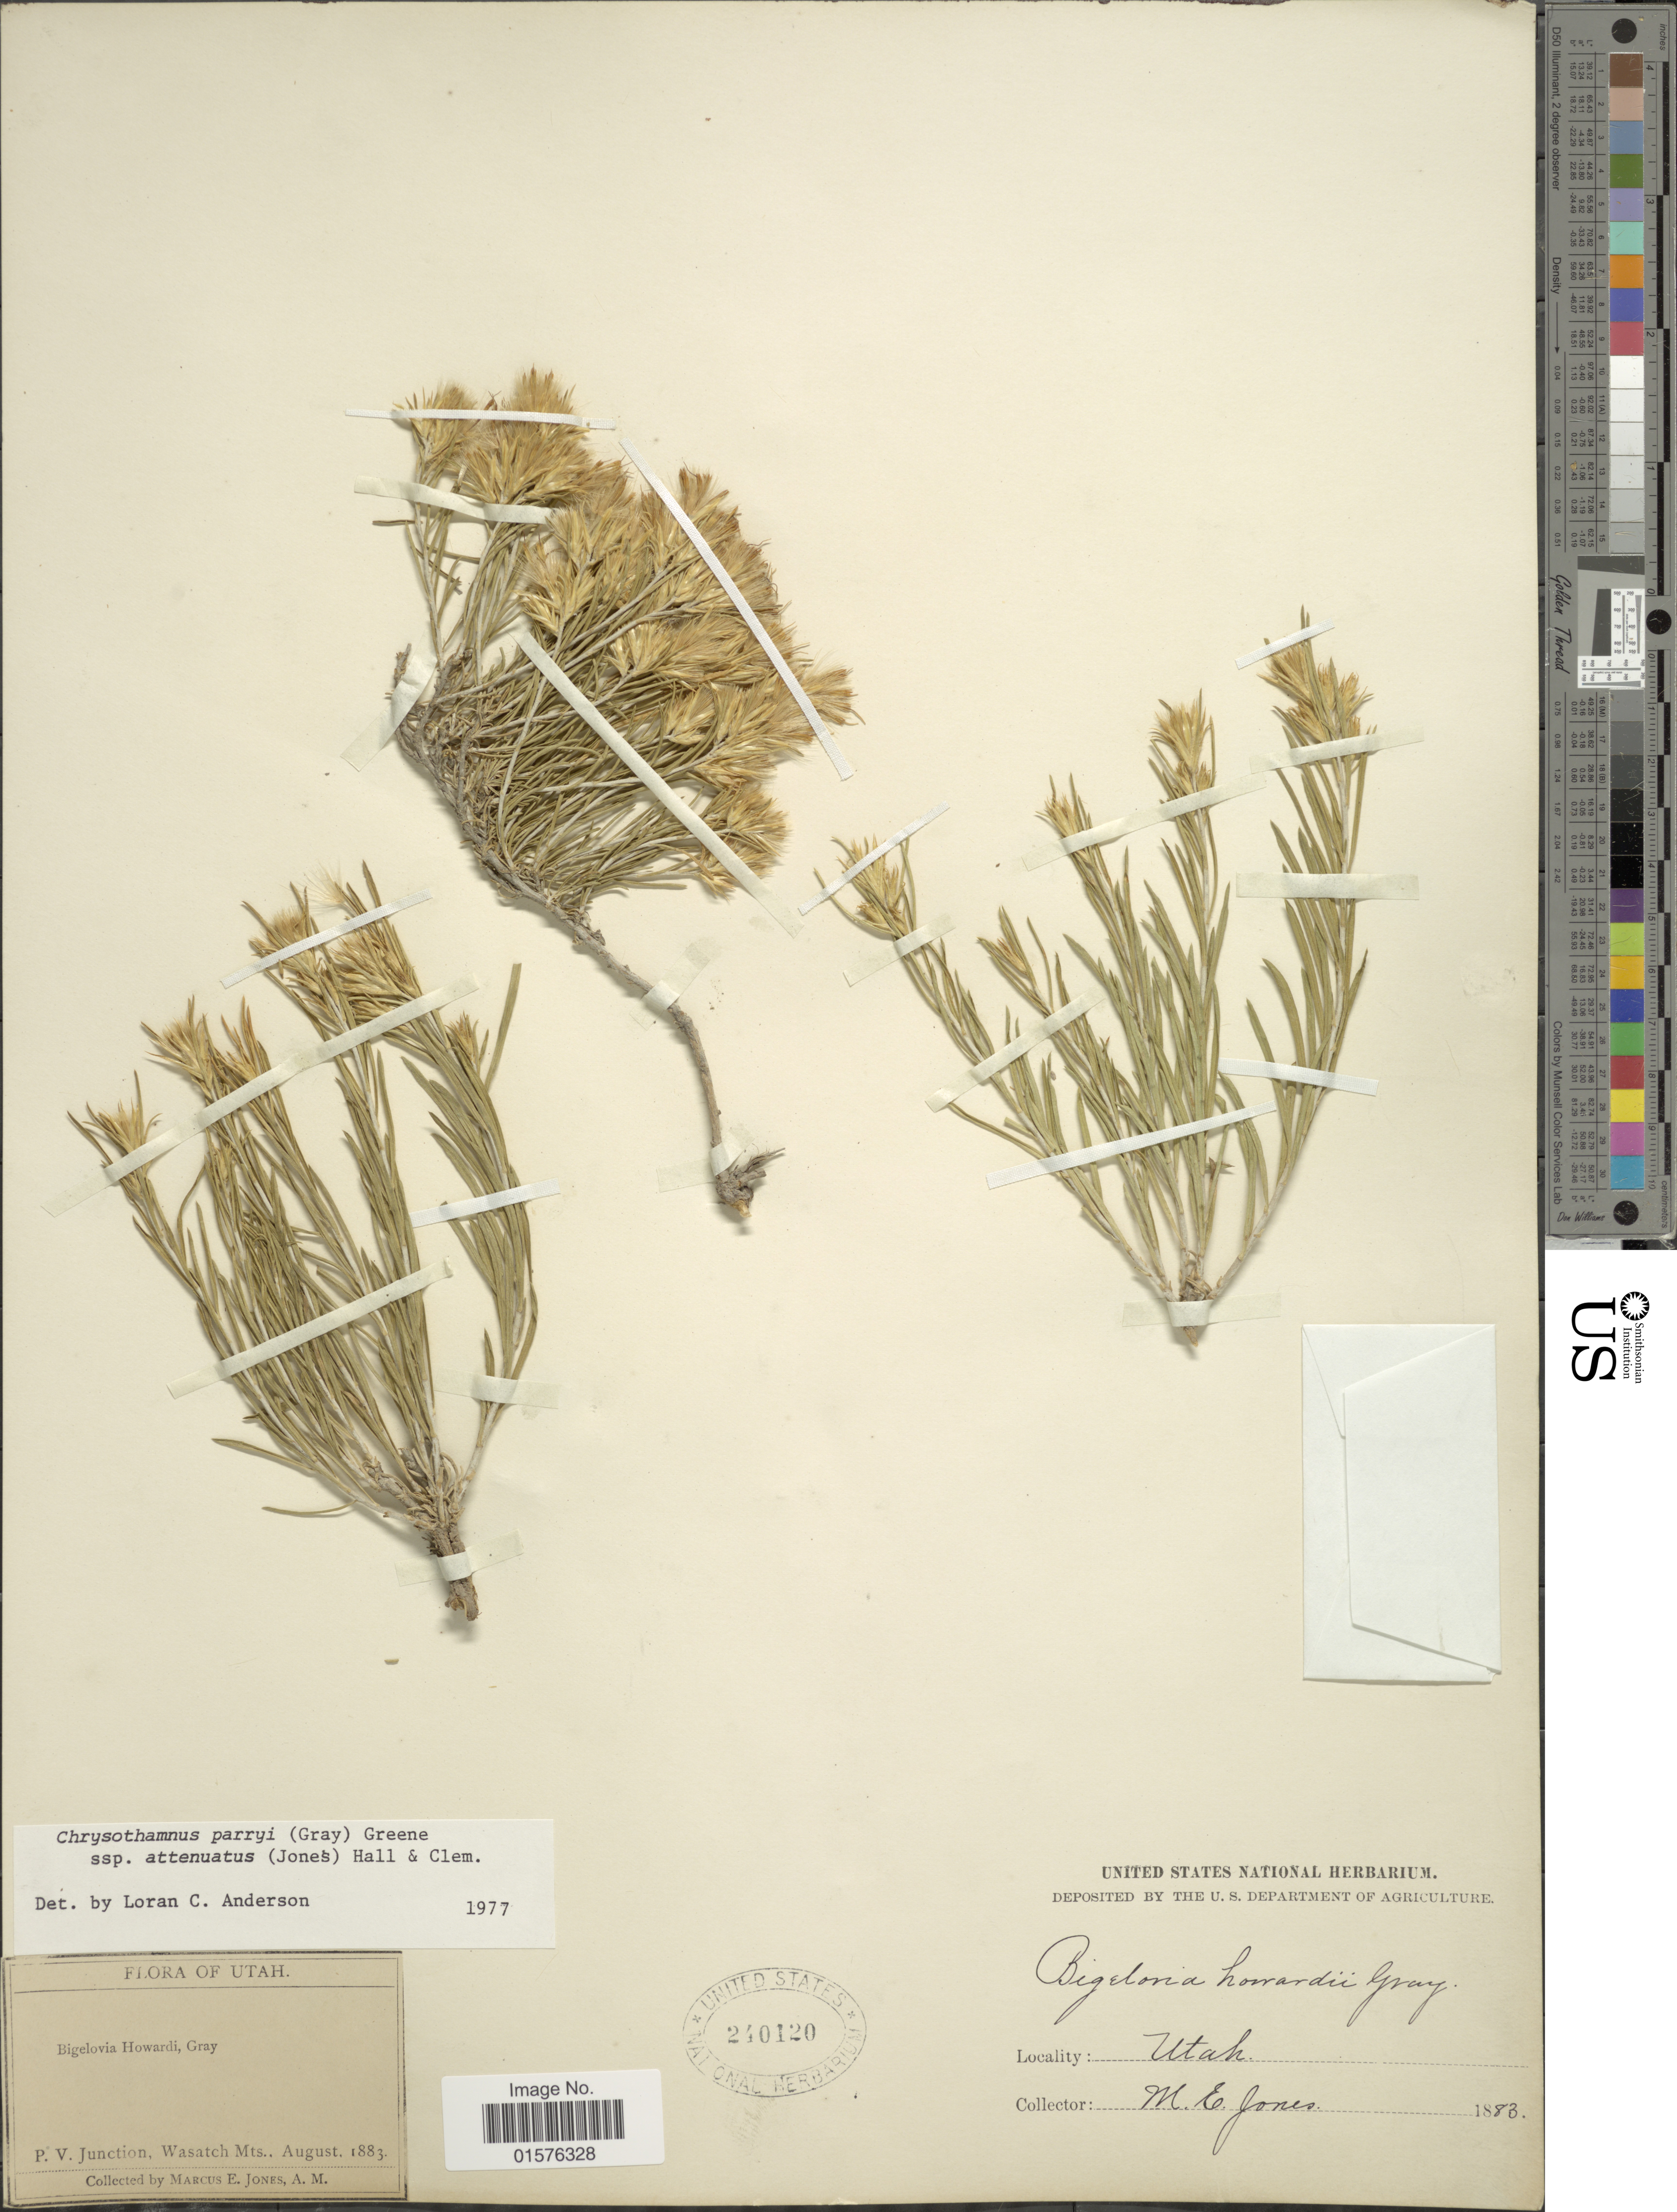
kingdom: Plantae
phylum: Tracheophyta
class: Magnoliopsida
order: Asterales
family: Asteraceae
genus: Ericameria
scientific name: Ericameria parryi var. attenuata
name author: (M.E. Jones) G.L. Nesom & G.I. Baird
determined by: Urbatsch, Lowell E., Curator (LSU), Louisiana State University (UNITED STATES)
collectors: M. E. Jones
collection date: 1883-08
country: United States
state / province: Utah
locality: P.V. Junction, Wasatch Mts.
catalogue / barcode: US 240120